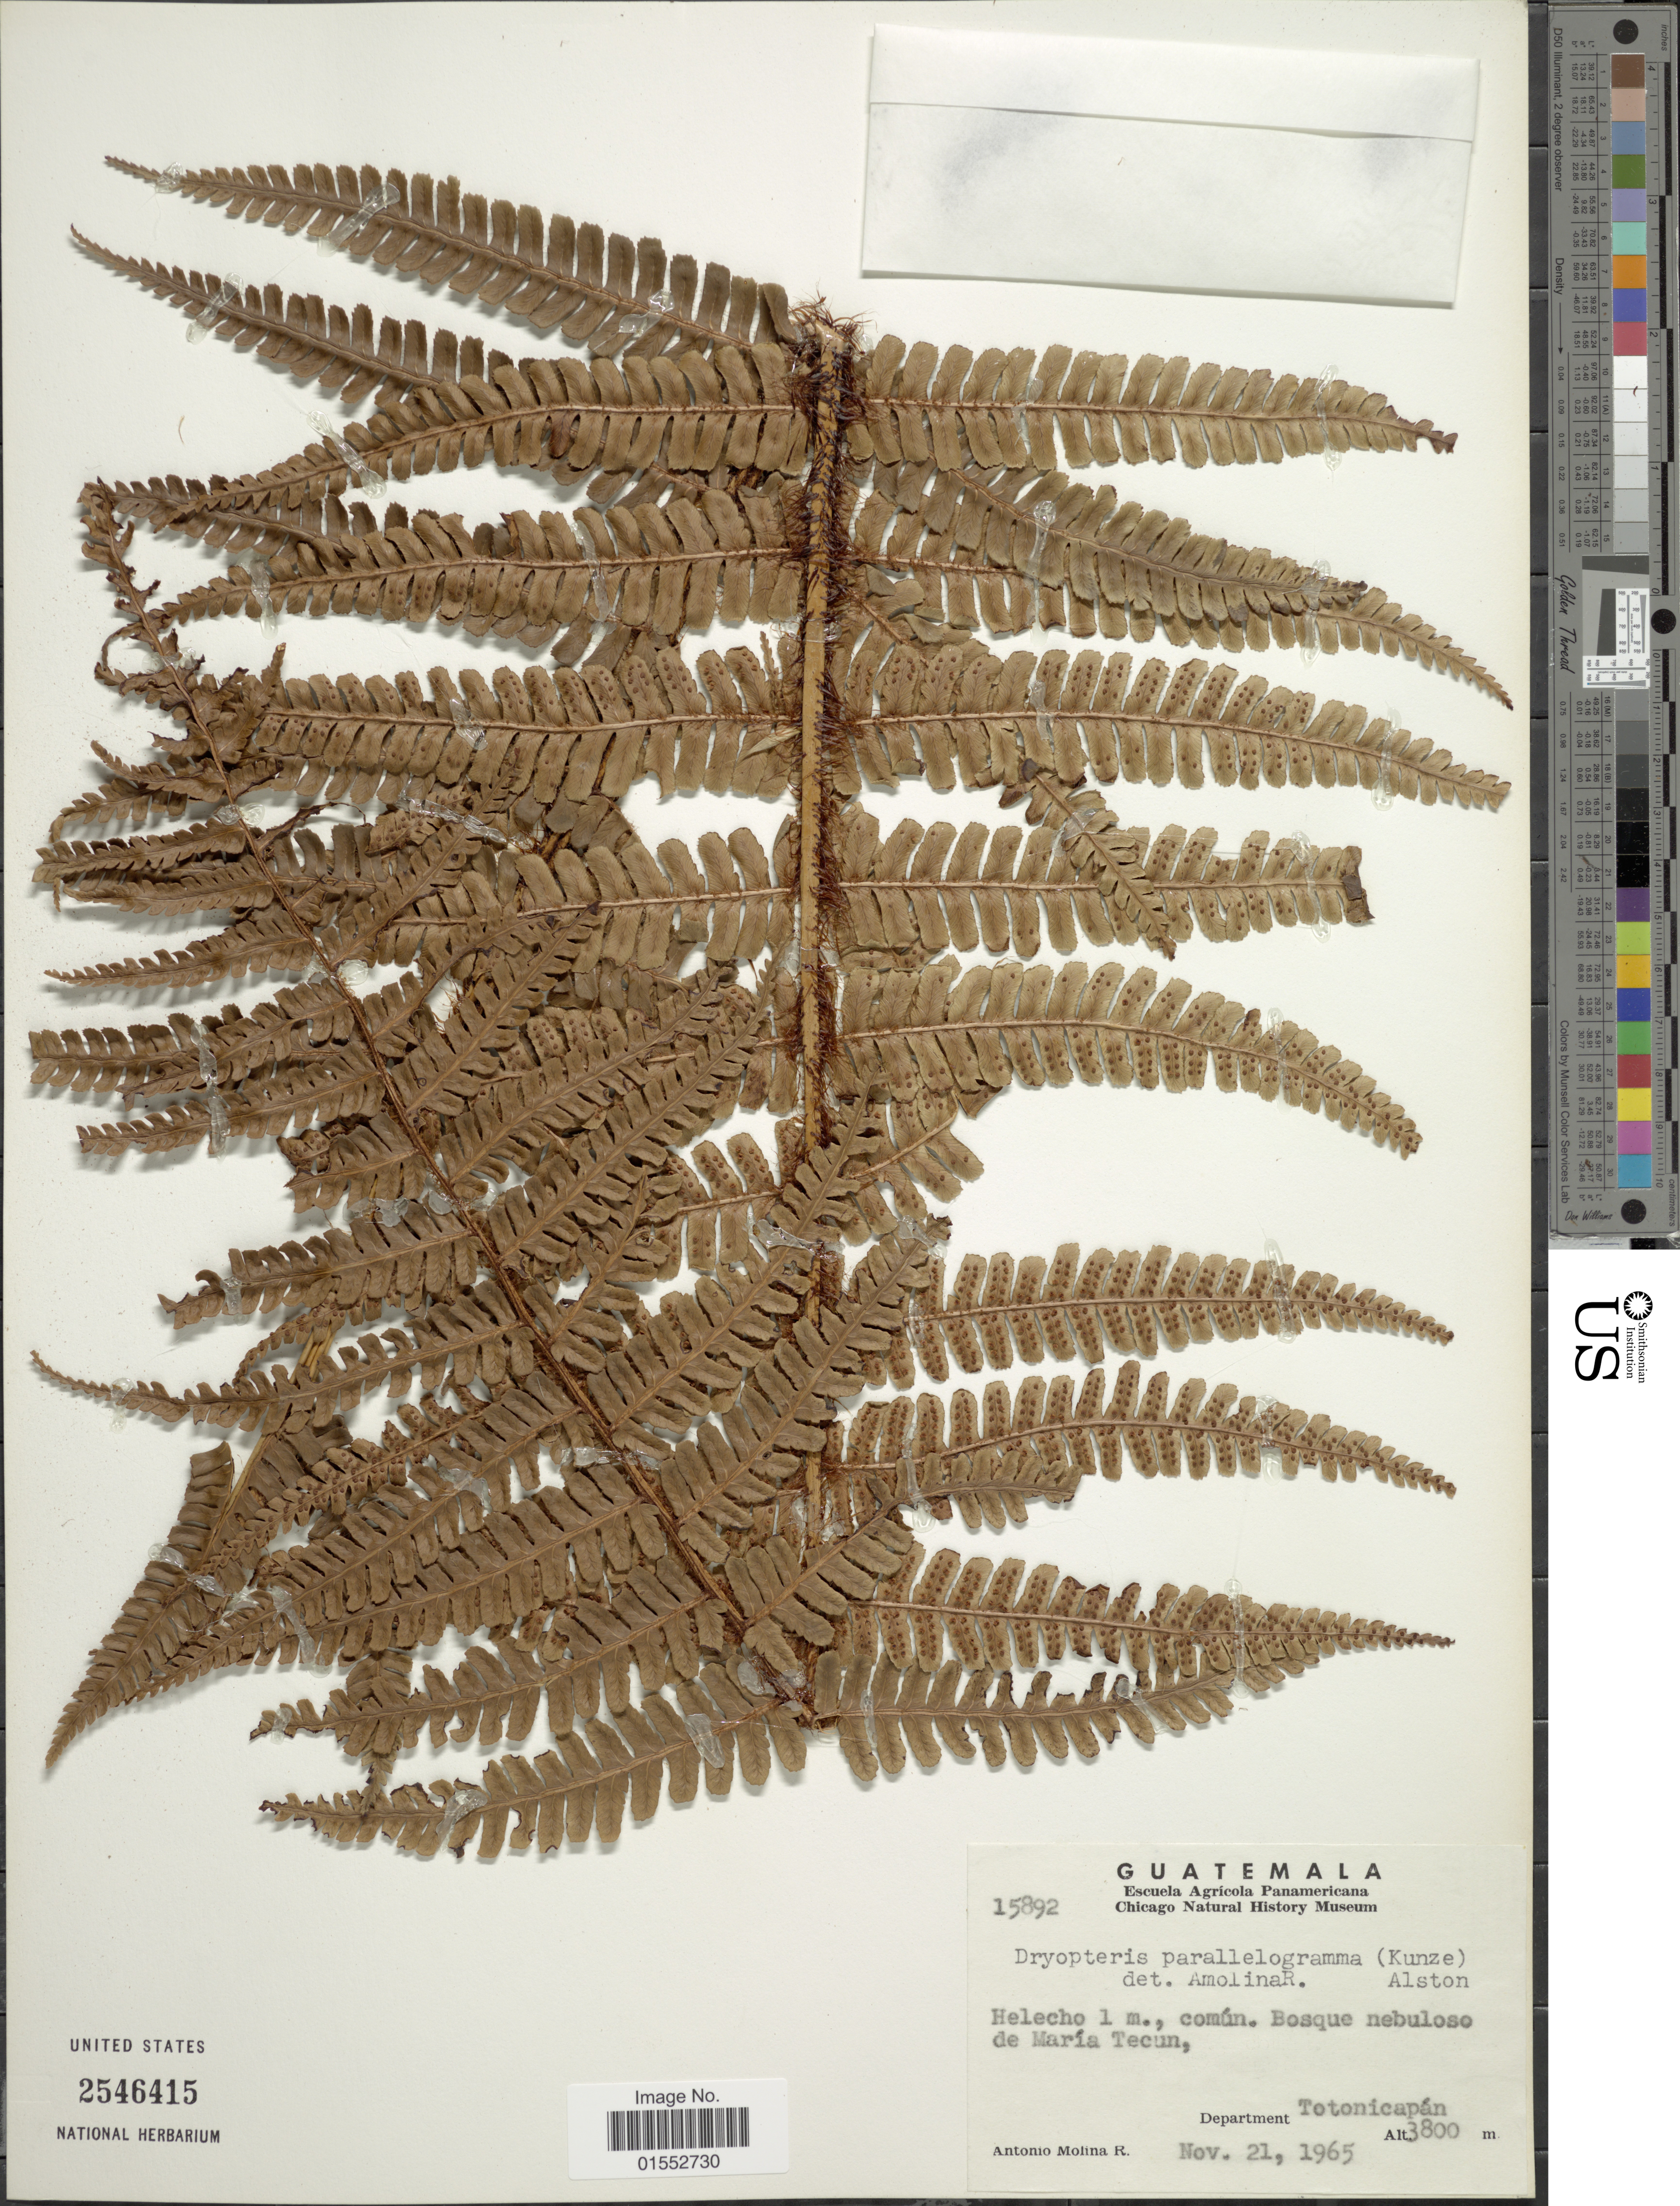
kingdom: Plantae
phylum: Tracheophyta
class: Polypodiopsida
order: Polypodiales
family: Dryopteridaceae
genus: Dryopteris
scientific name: Dryopteris wallichiana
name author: (Spreng.) Hyl.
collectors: A. Molina R.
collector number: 15892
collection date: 1965-11-21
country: Guatemala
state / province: Totonicapan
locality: Bosque nebuloso de María Tecun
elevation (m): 3800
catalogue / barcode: US 2546415